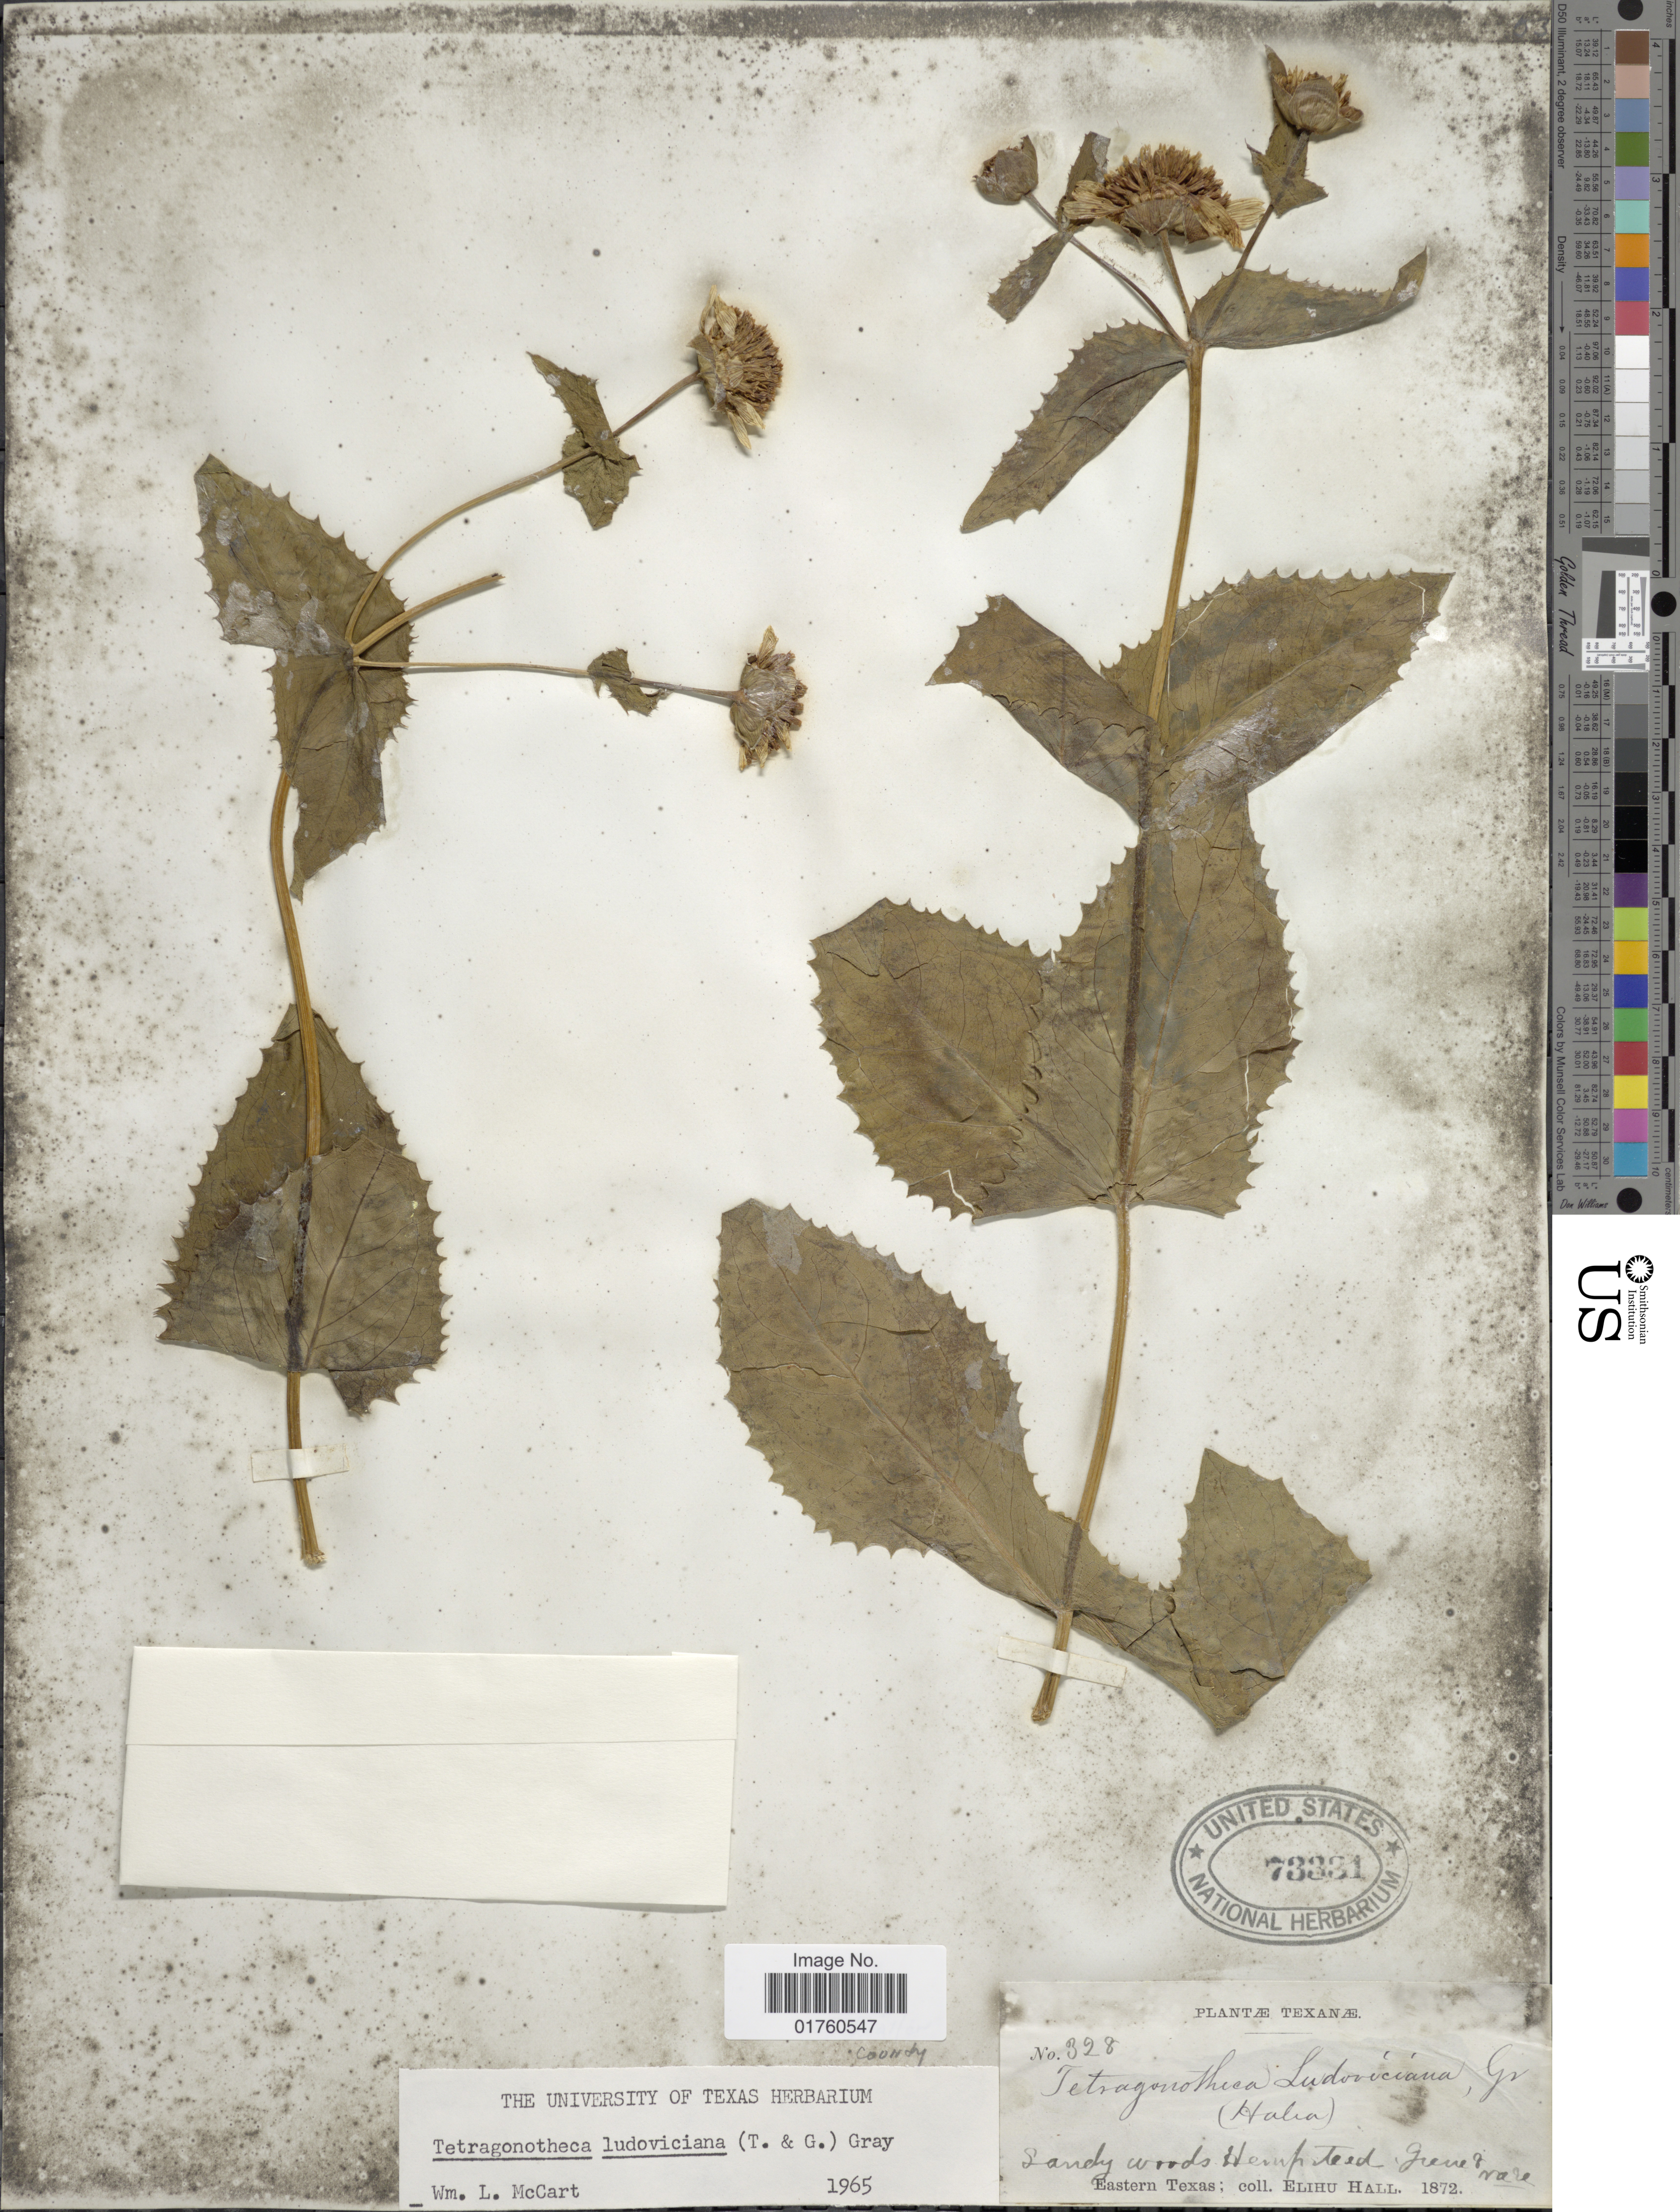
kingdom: Plantae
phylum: Tracheophyta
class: Magnoliopsida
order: Asterales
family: Asteraceae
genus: Tetragonotheca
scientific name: Tetragonotheca ludoviciana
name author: A. Gray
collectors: E. Hall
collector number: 328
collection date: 1872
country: United States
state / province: Texas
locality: Hampstead, Eastern Texas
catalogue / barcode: US 73331